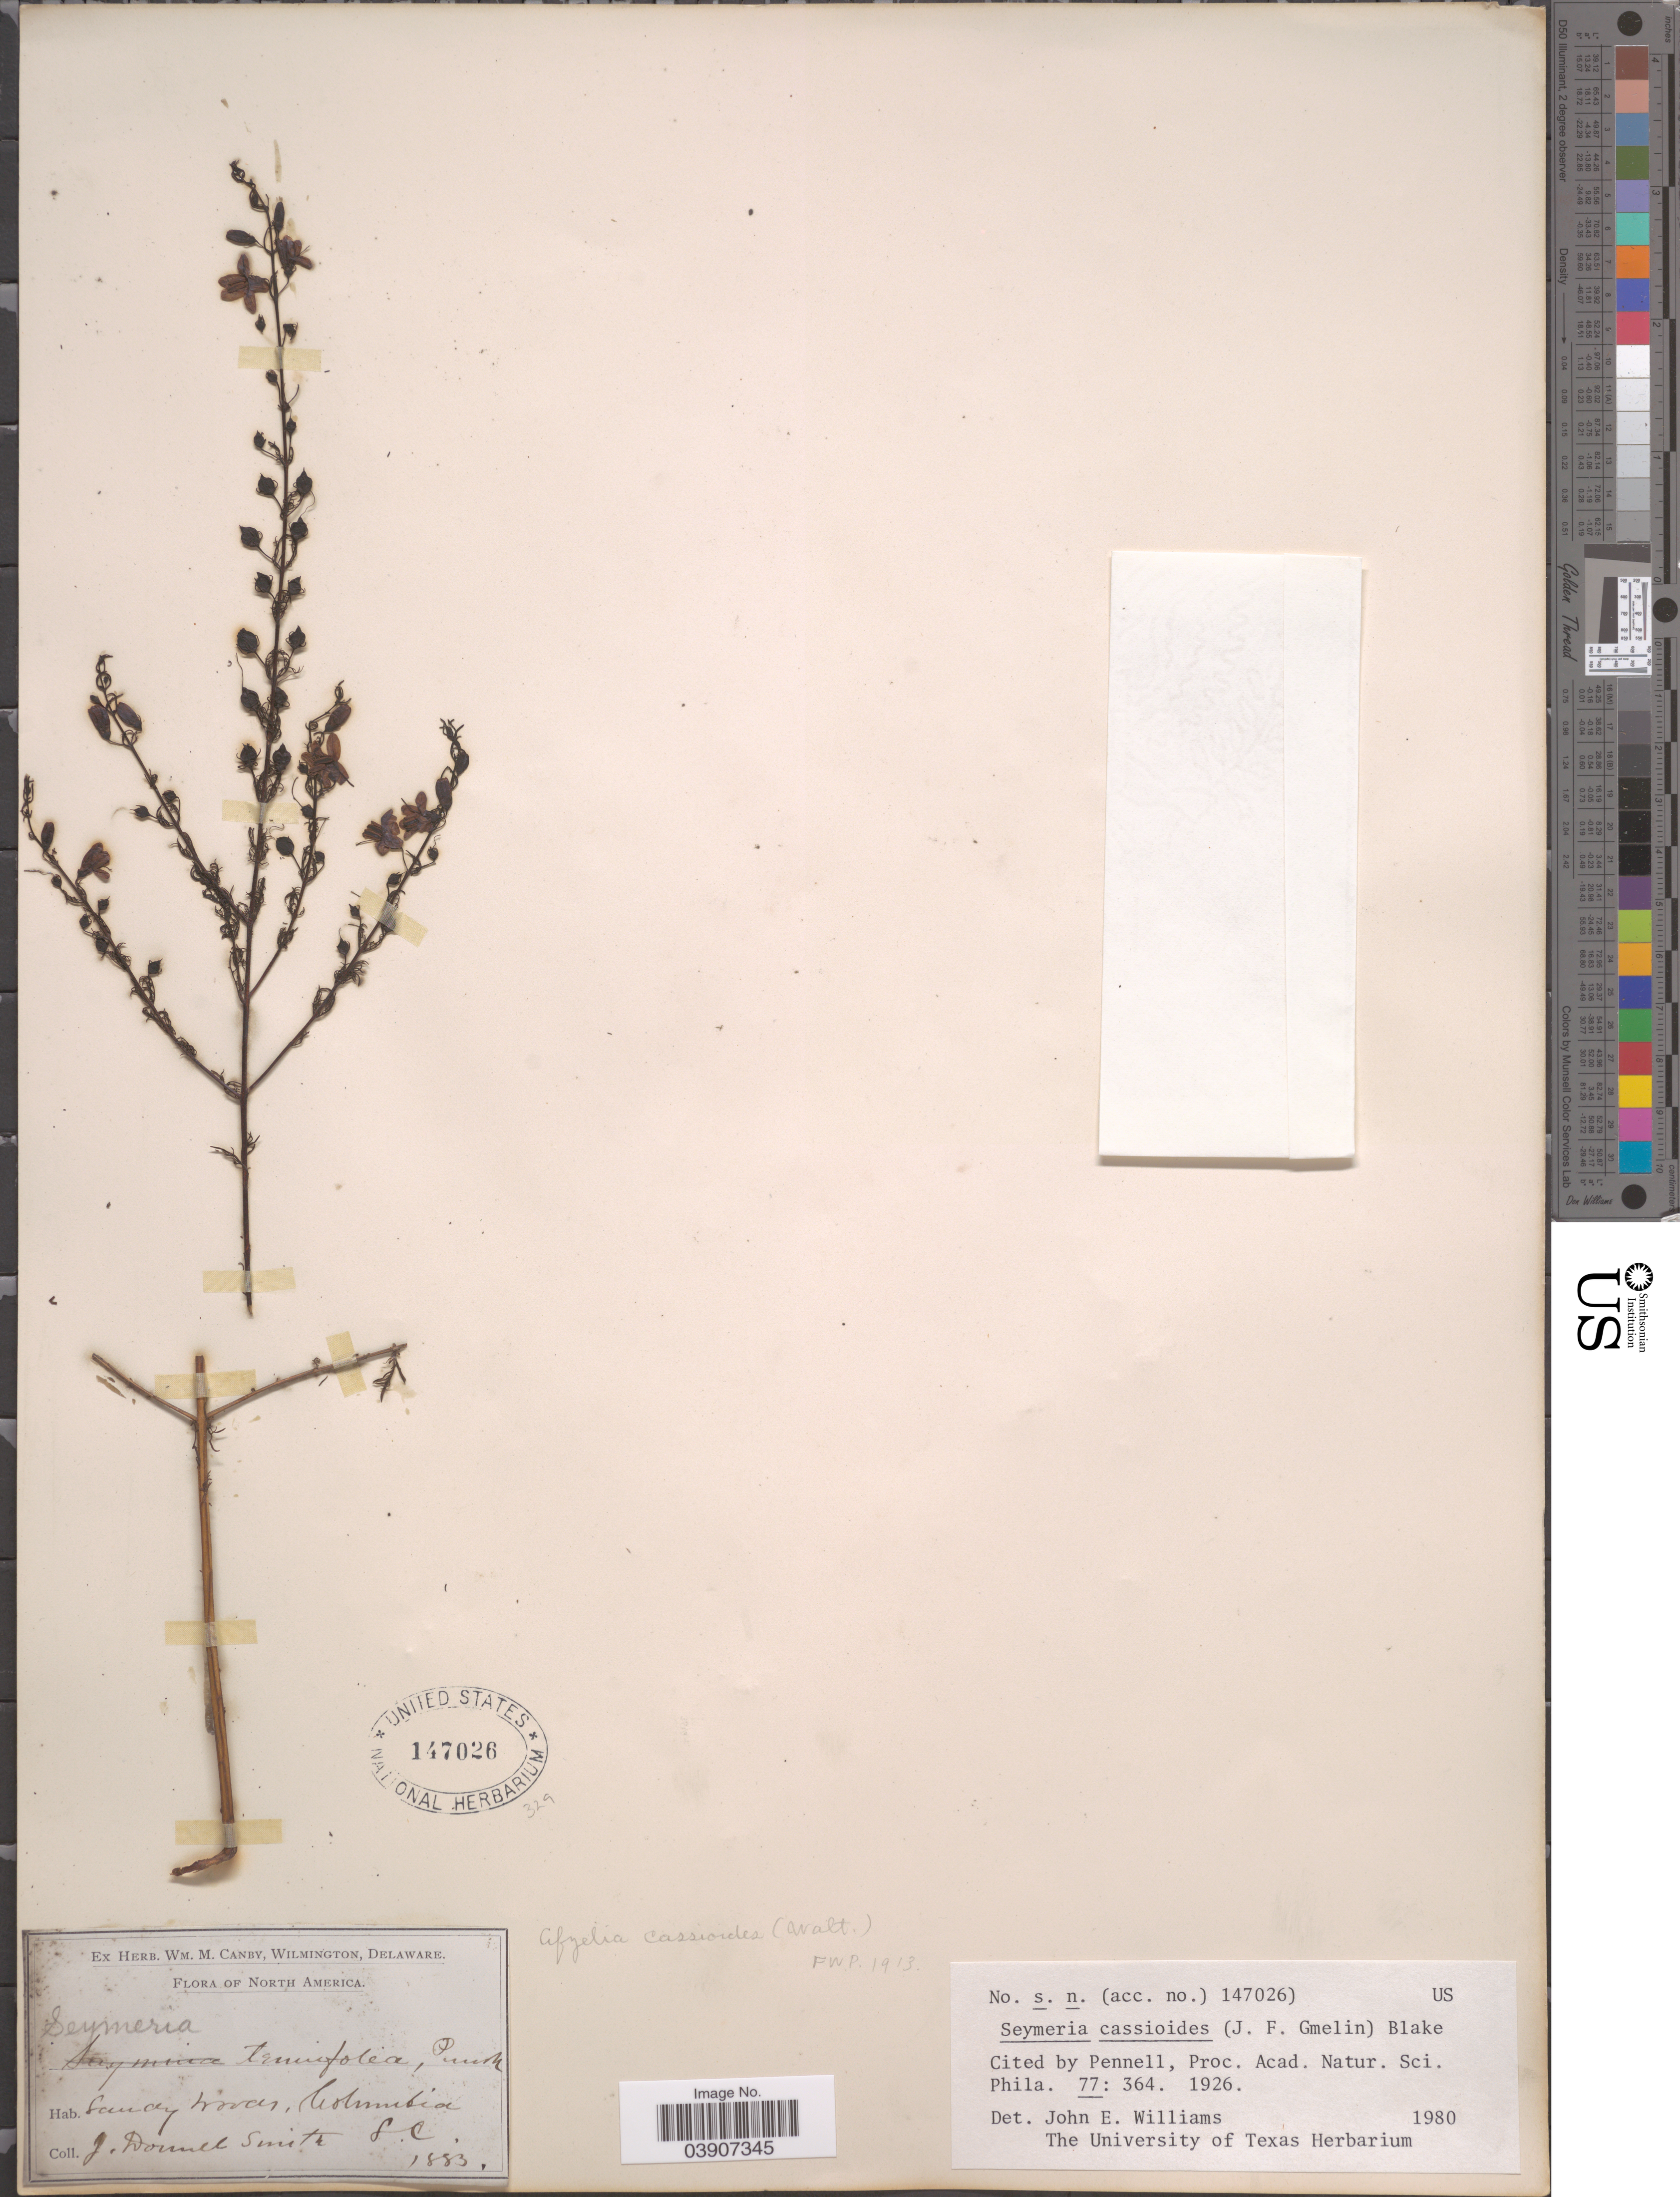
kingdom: Plantae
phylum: Tracheophyta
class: Magnoliopsida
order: Lamiales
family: Orobanchaceae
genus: Seymeria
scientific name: Seymeria cassioides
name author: (J.F. Gmel.) S.F. Blake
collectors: J. Donnell Smith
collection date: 1883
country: United States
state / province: South Carolina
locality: Columbia.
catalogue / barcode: US 147026